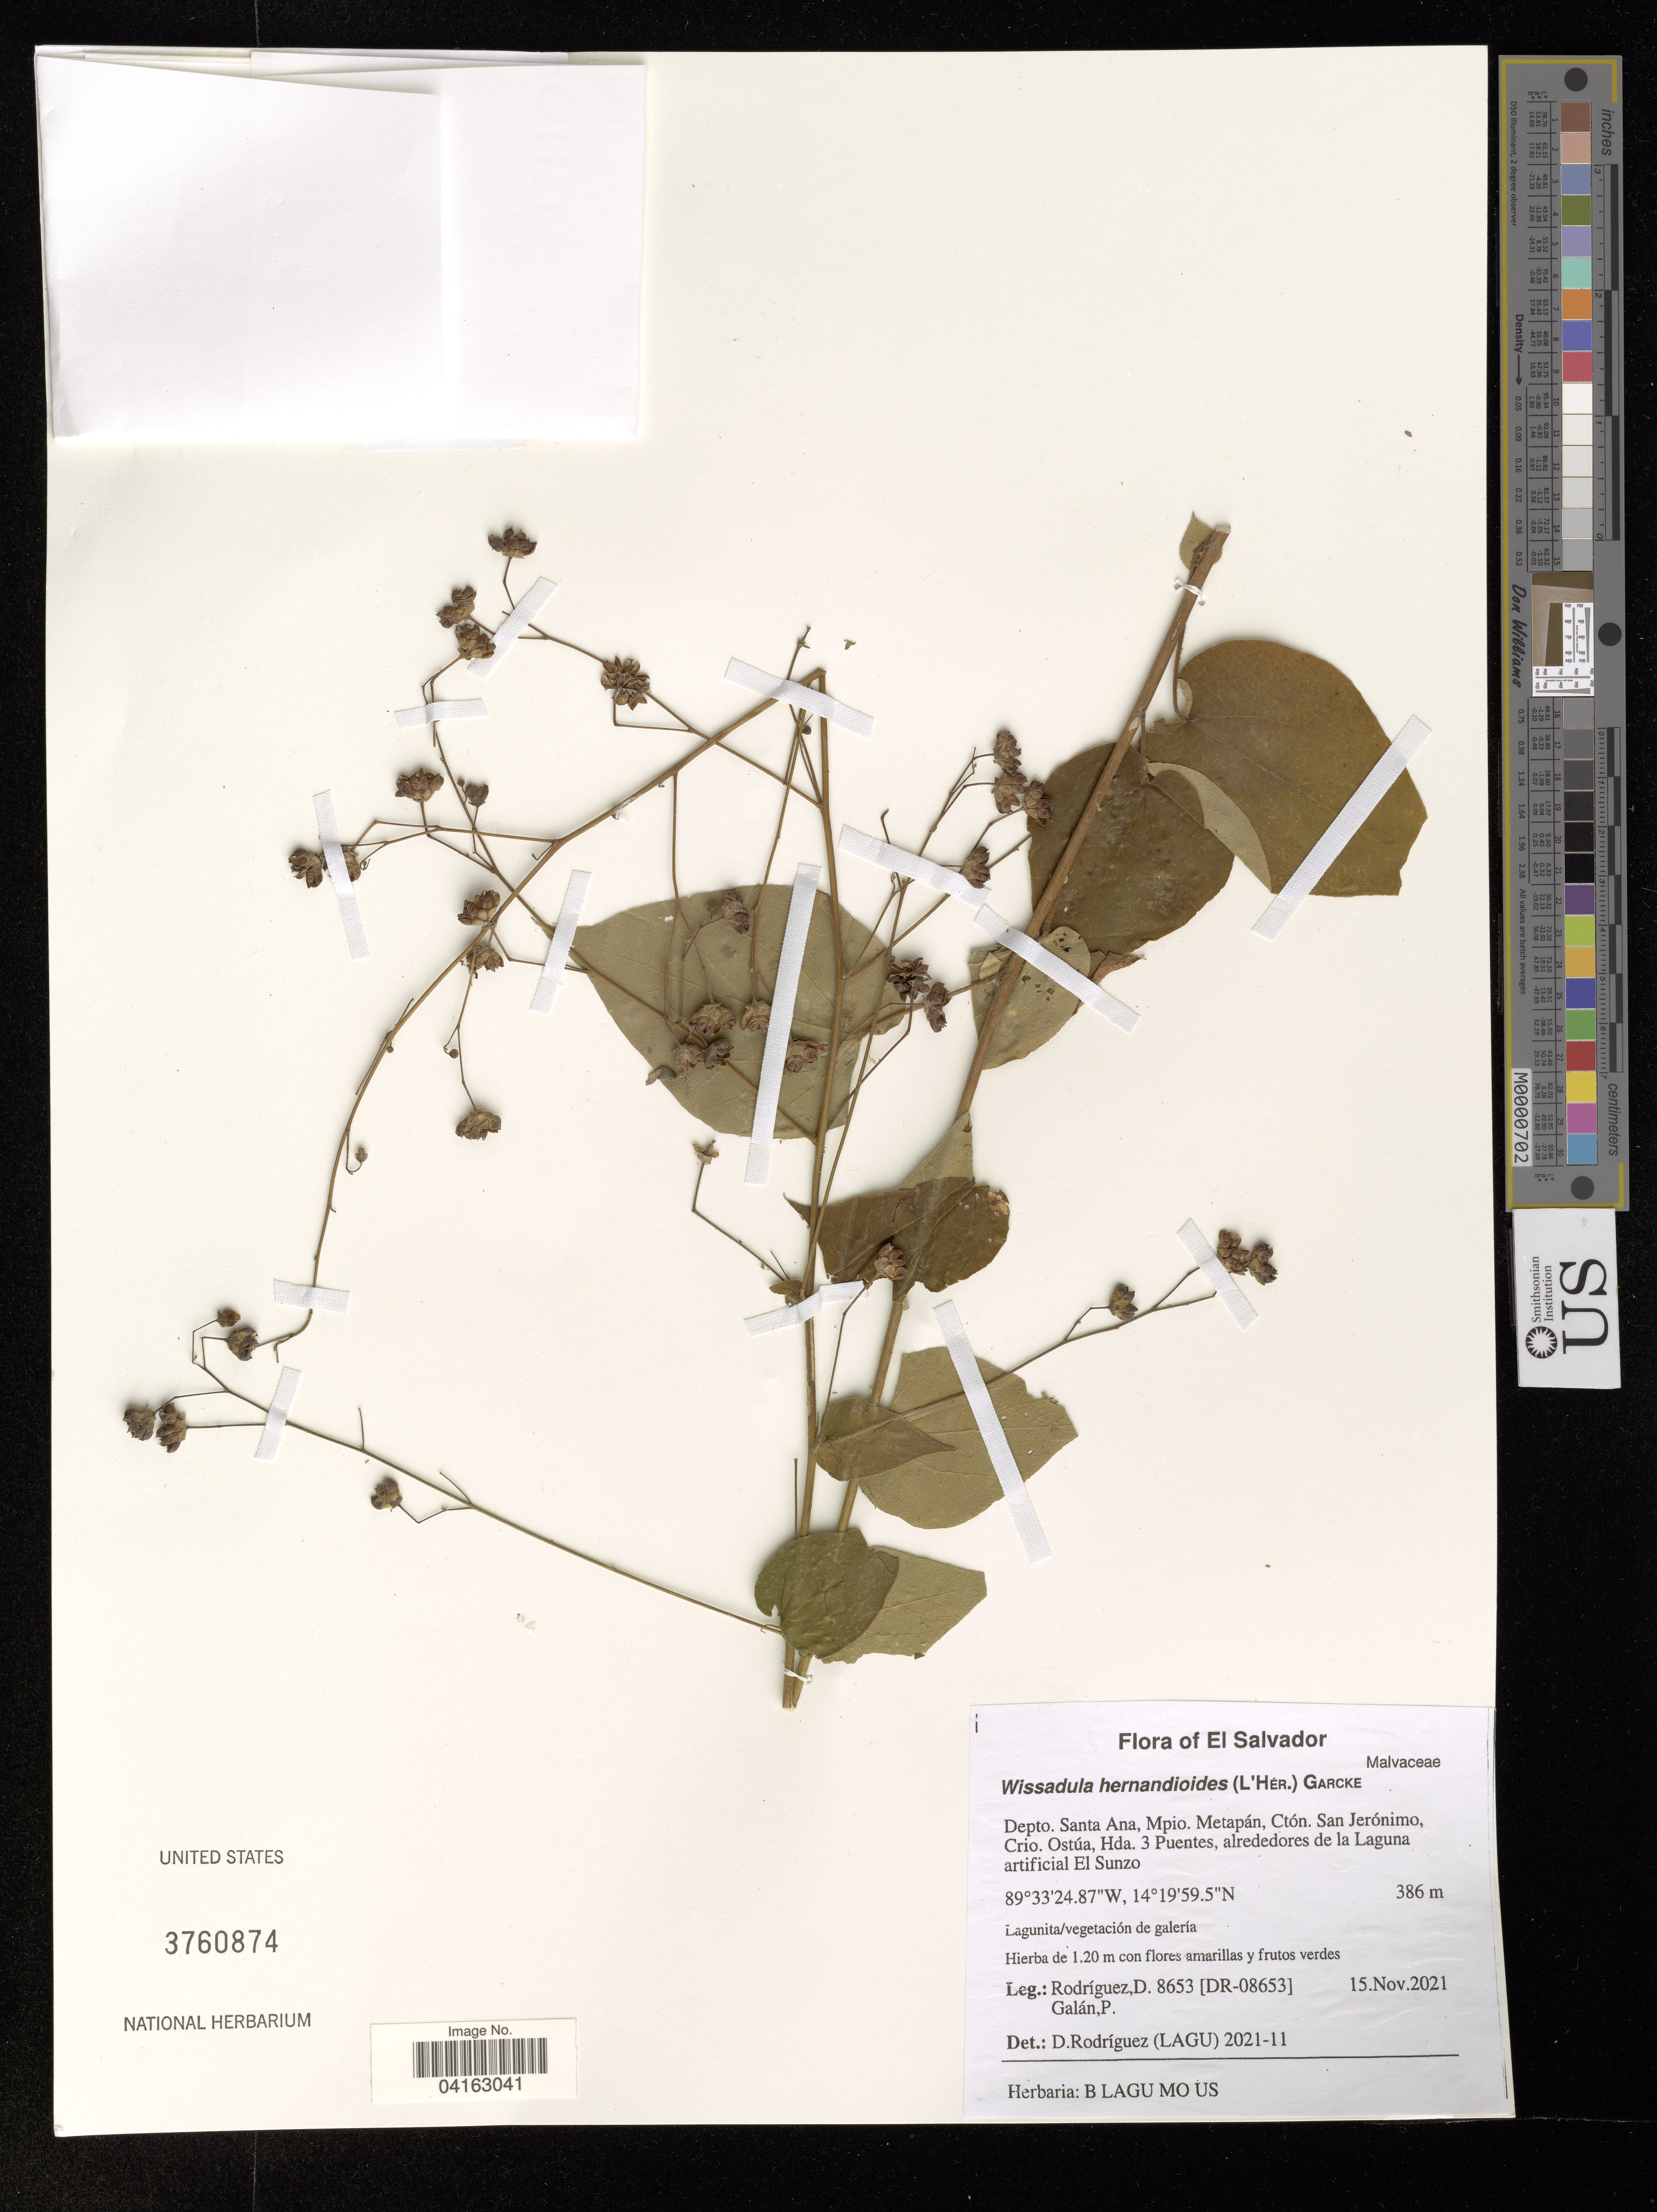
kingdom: Plantae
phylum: Tracheophyta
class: Magnoliopsida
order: Malvales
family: Malvaceae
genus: Wissadula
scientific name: Wissadula hernandioides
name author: (L'Hér.) Garcke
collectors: D. Rodriguez & P. Galan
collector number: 8653 / [DR-08653]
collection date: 2021-11-15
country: El Salvador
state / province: Santa Ana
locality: Depto. Santa Ana, Mpio. Metapán, Ctón. San Jerónimo, Crio. Ostúa. Hda. 3 Puentes, alrededores de la Laguna artificial El Sunzo.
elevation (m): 386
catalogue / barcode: US 3760874